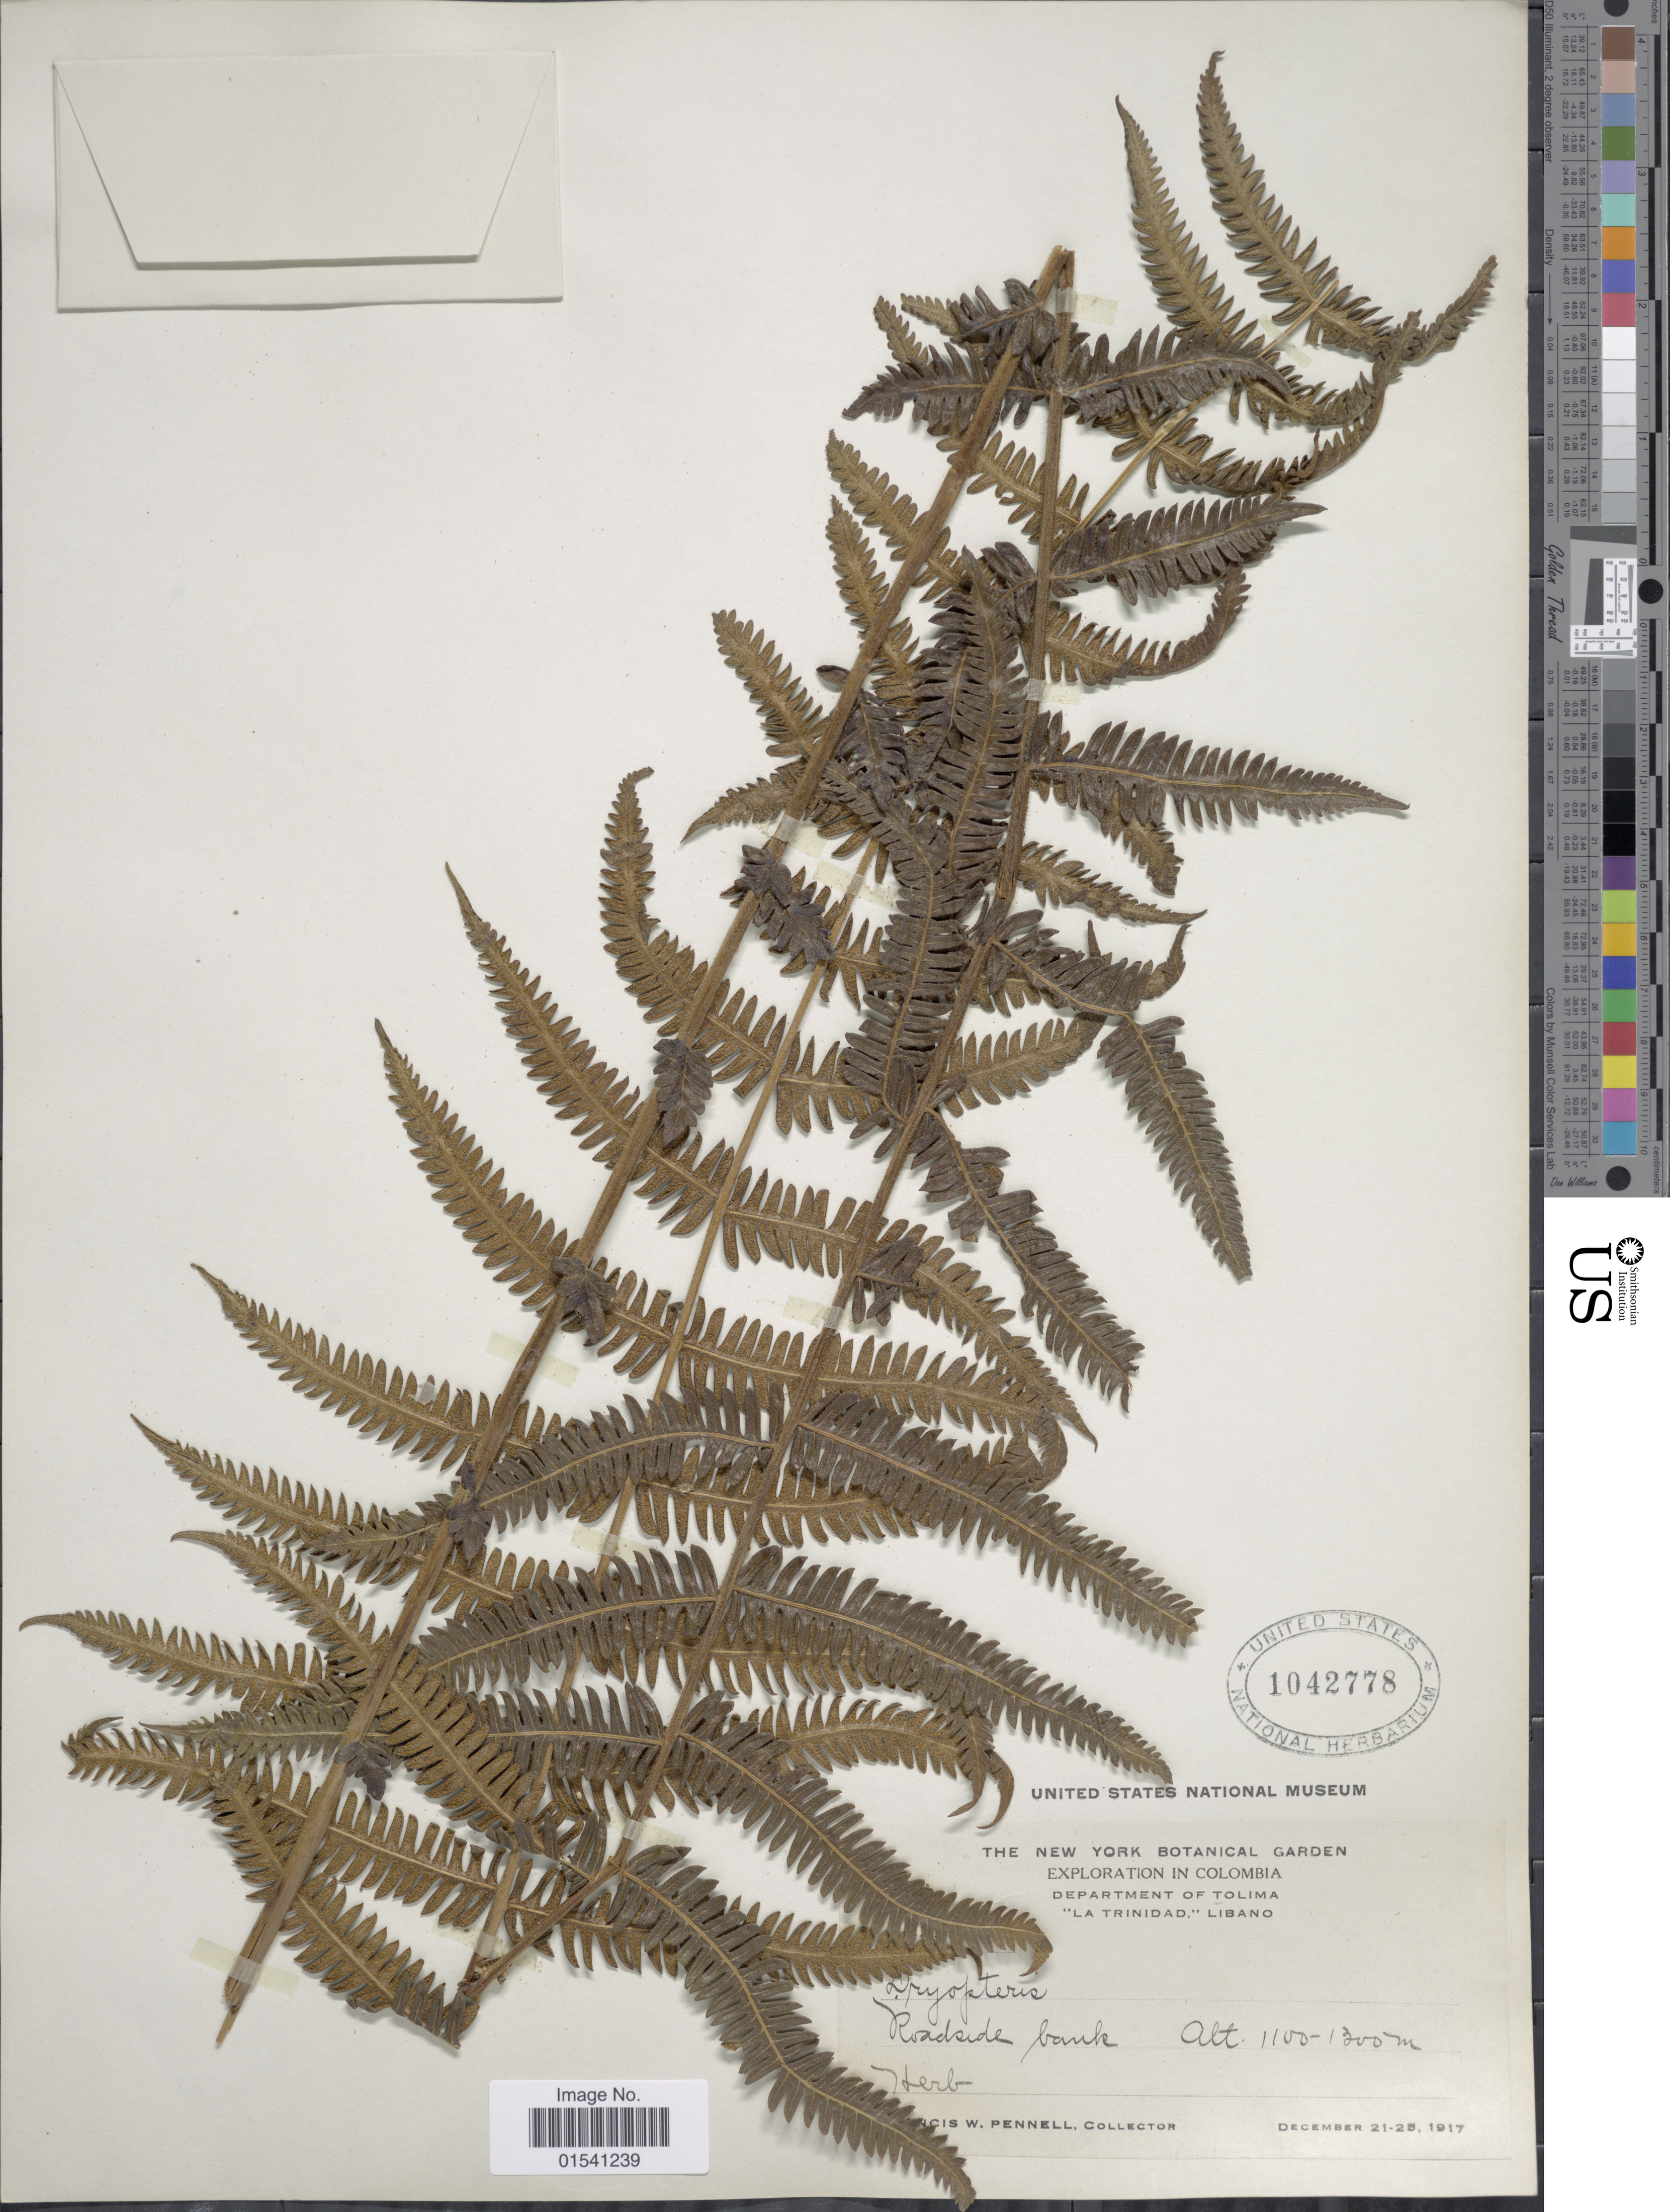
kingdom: Plantae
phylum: Tracheophyta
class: Polypodiopsida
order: Polypodiales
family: Thelypteridaceae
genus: Amauropelta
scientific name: Amauropelta sp.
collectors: F. W. Pennell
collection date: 1917-12-21/1917-12-25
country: Colombia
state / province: Tolima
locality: Department of Tolima 'La Trinidad,' Libano, Roadside bank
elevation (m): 1100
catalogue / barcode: US 1042778